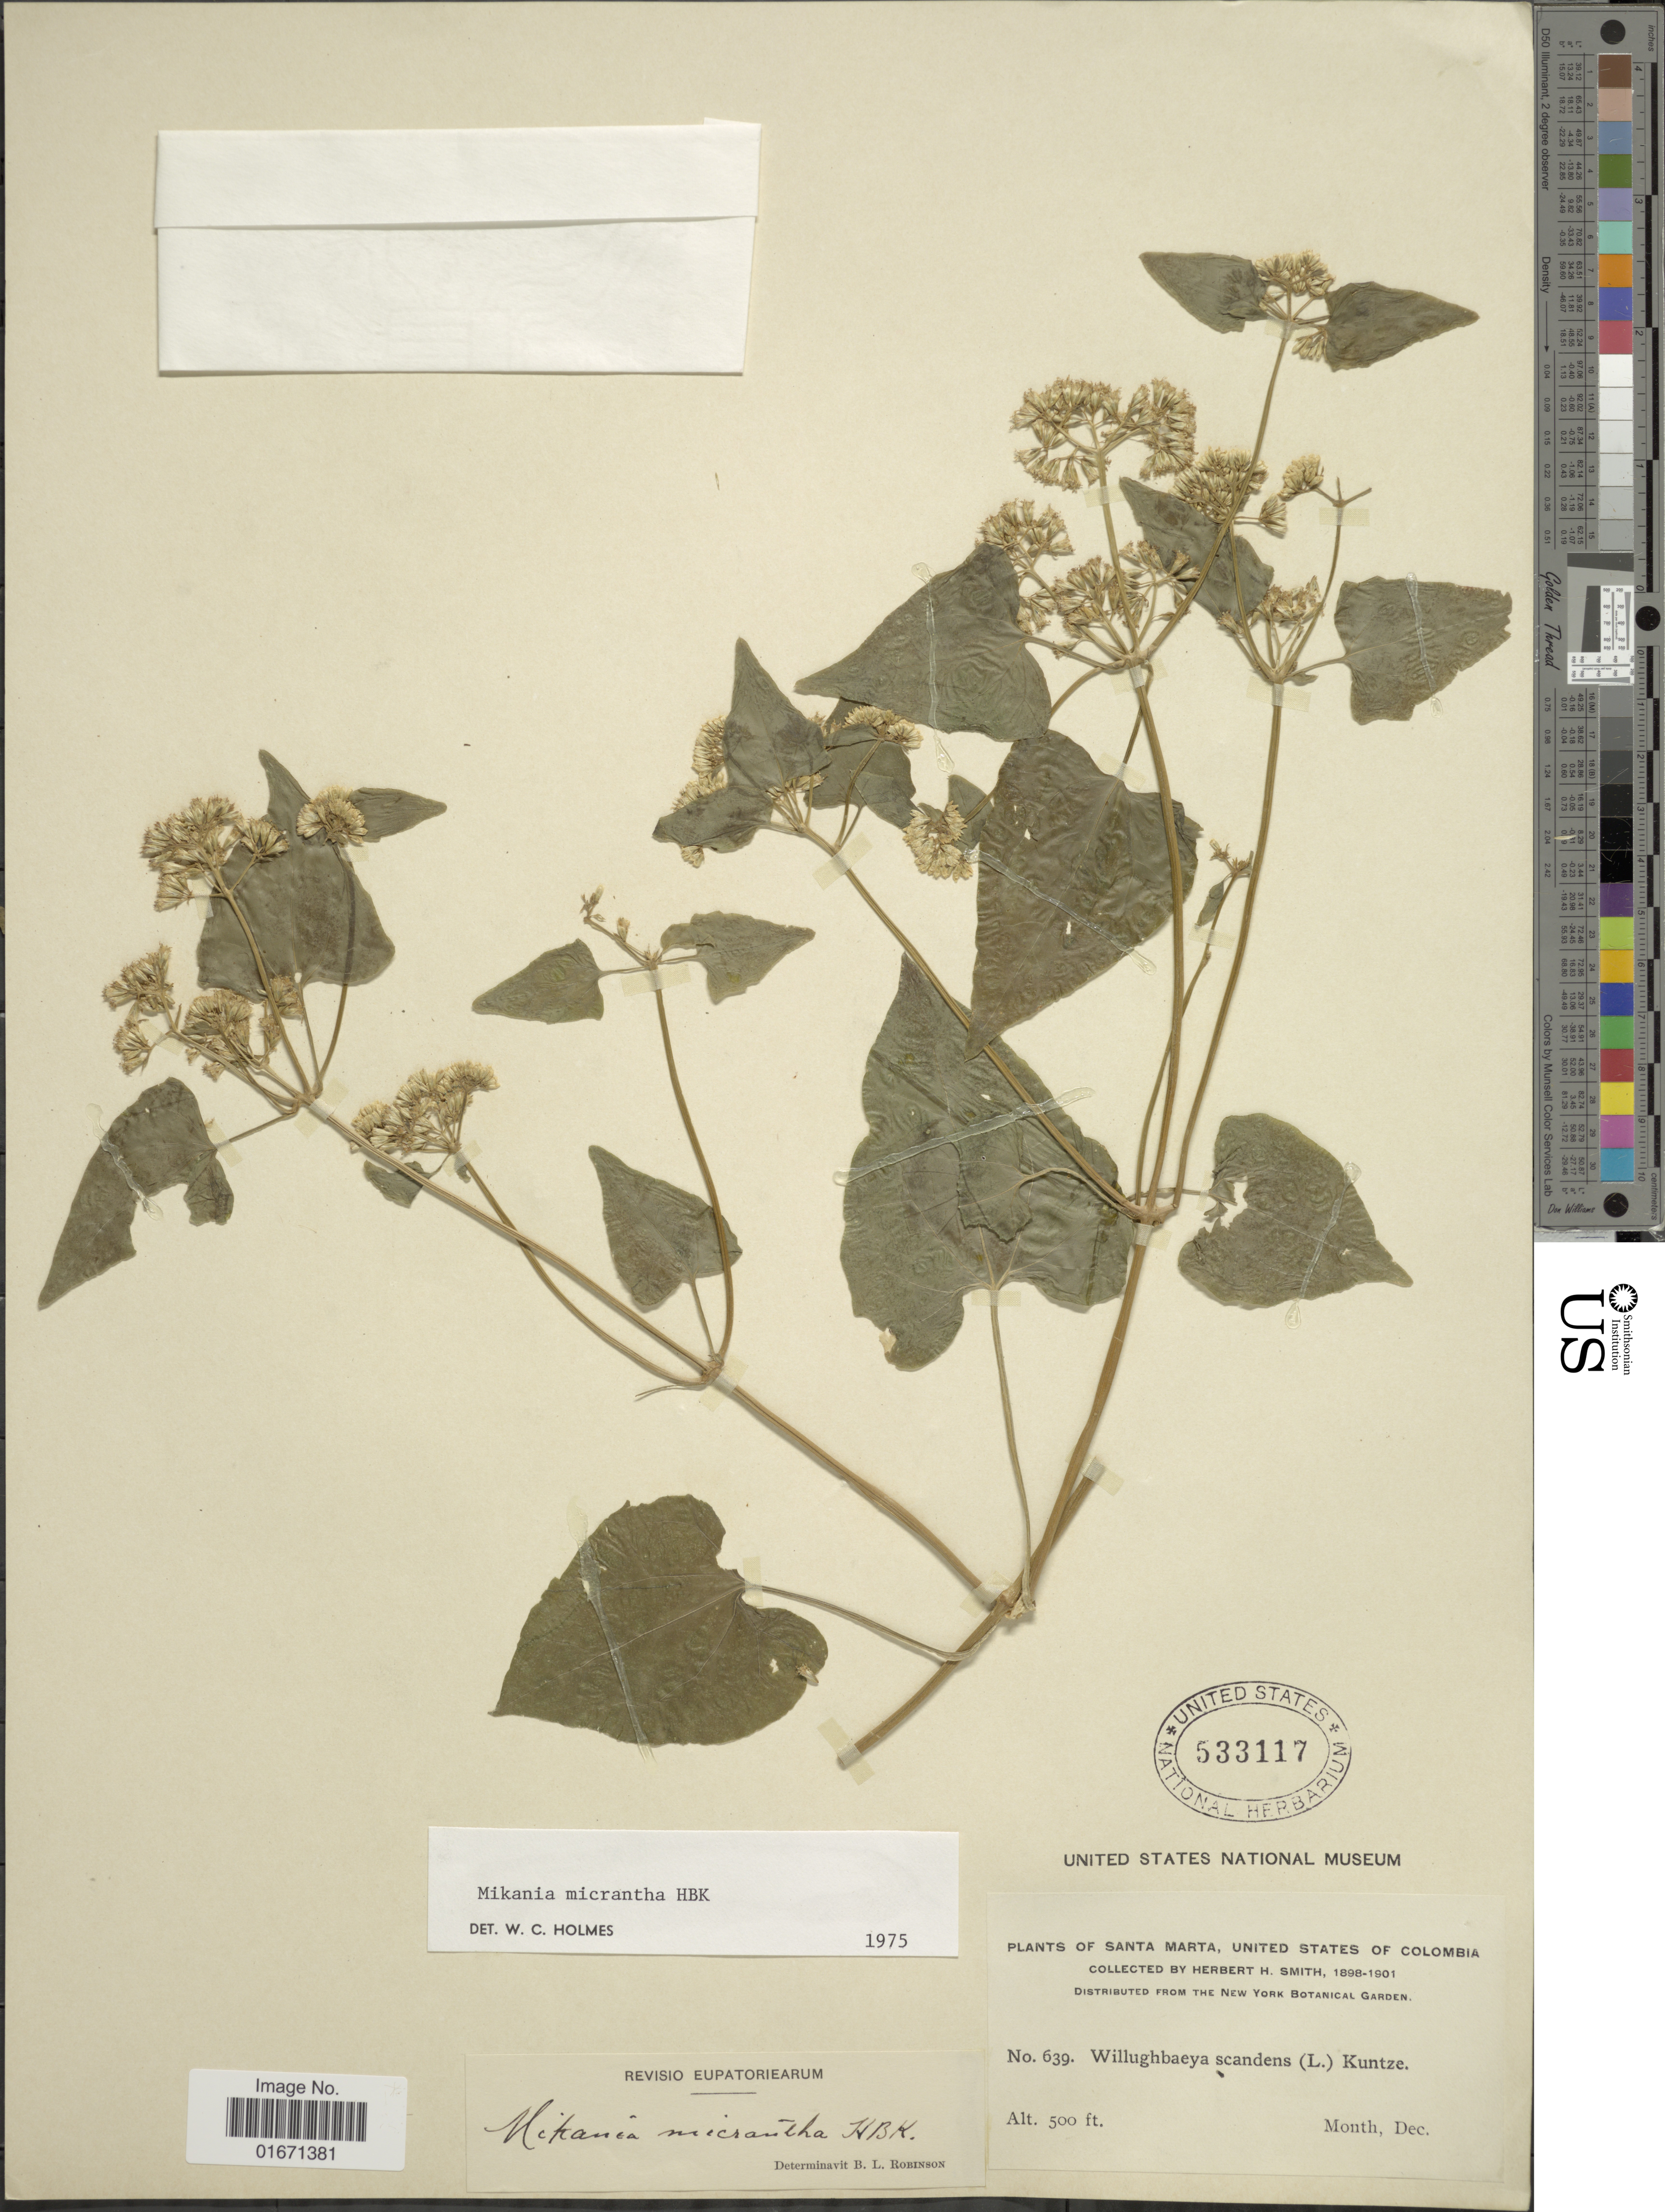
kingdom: Plantae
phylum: Tracheophyta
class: Magnoliopsida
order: Asterales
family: Asteraceae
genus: Mikania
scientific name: Mikania micrantha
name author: Kunth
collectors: Herbert H. Smith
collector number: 639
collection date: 1898-12/1901-12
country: Colombia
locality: Santa Marta, United States of Colombia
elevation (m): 152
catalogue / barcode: US 533117